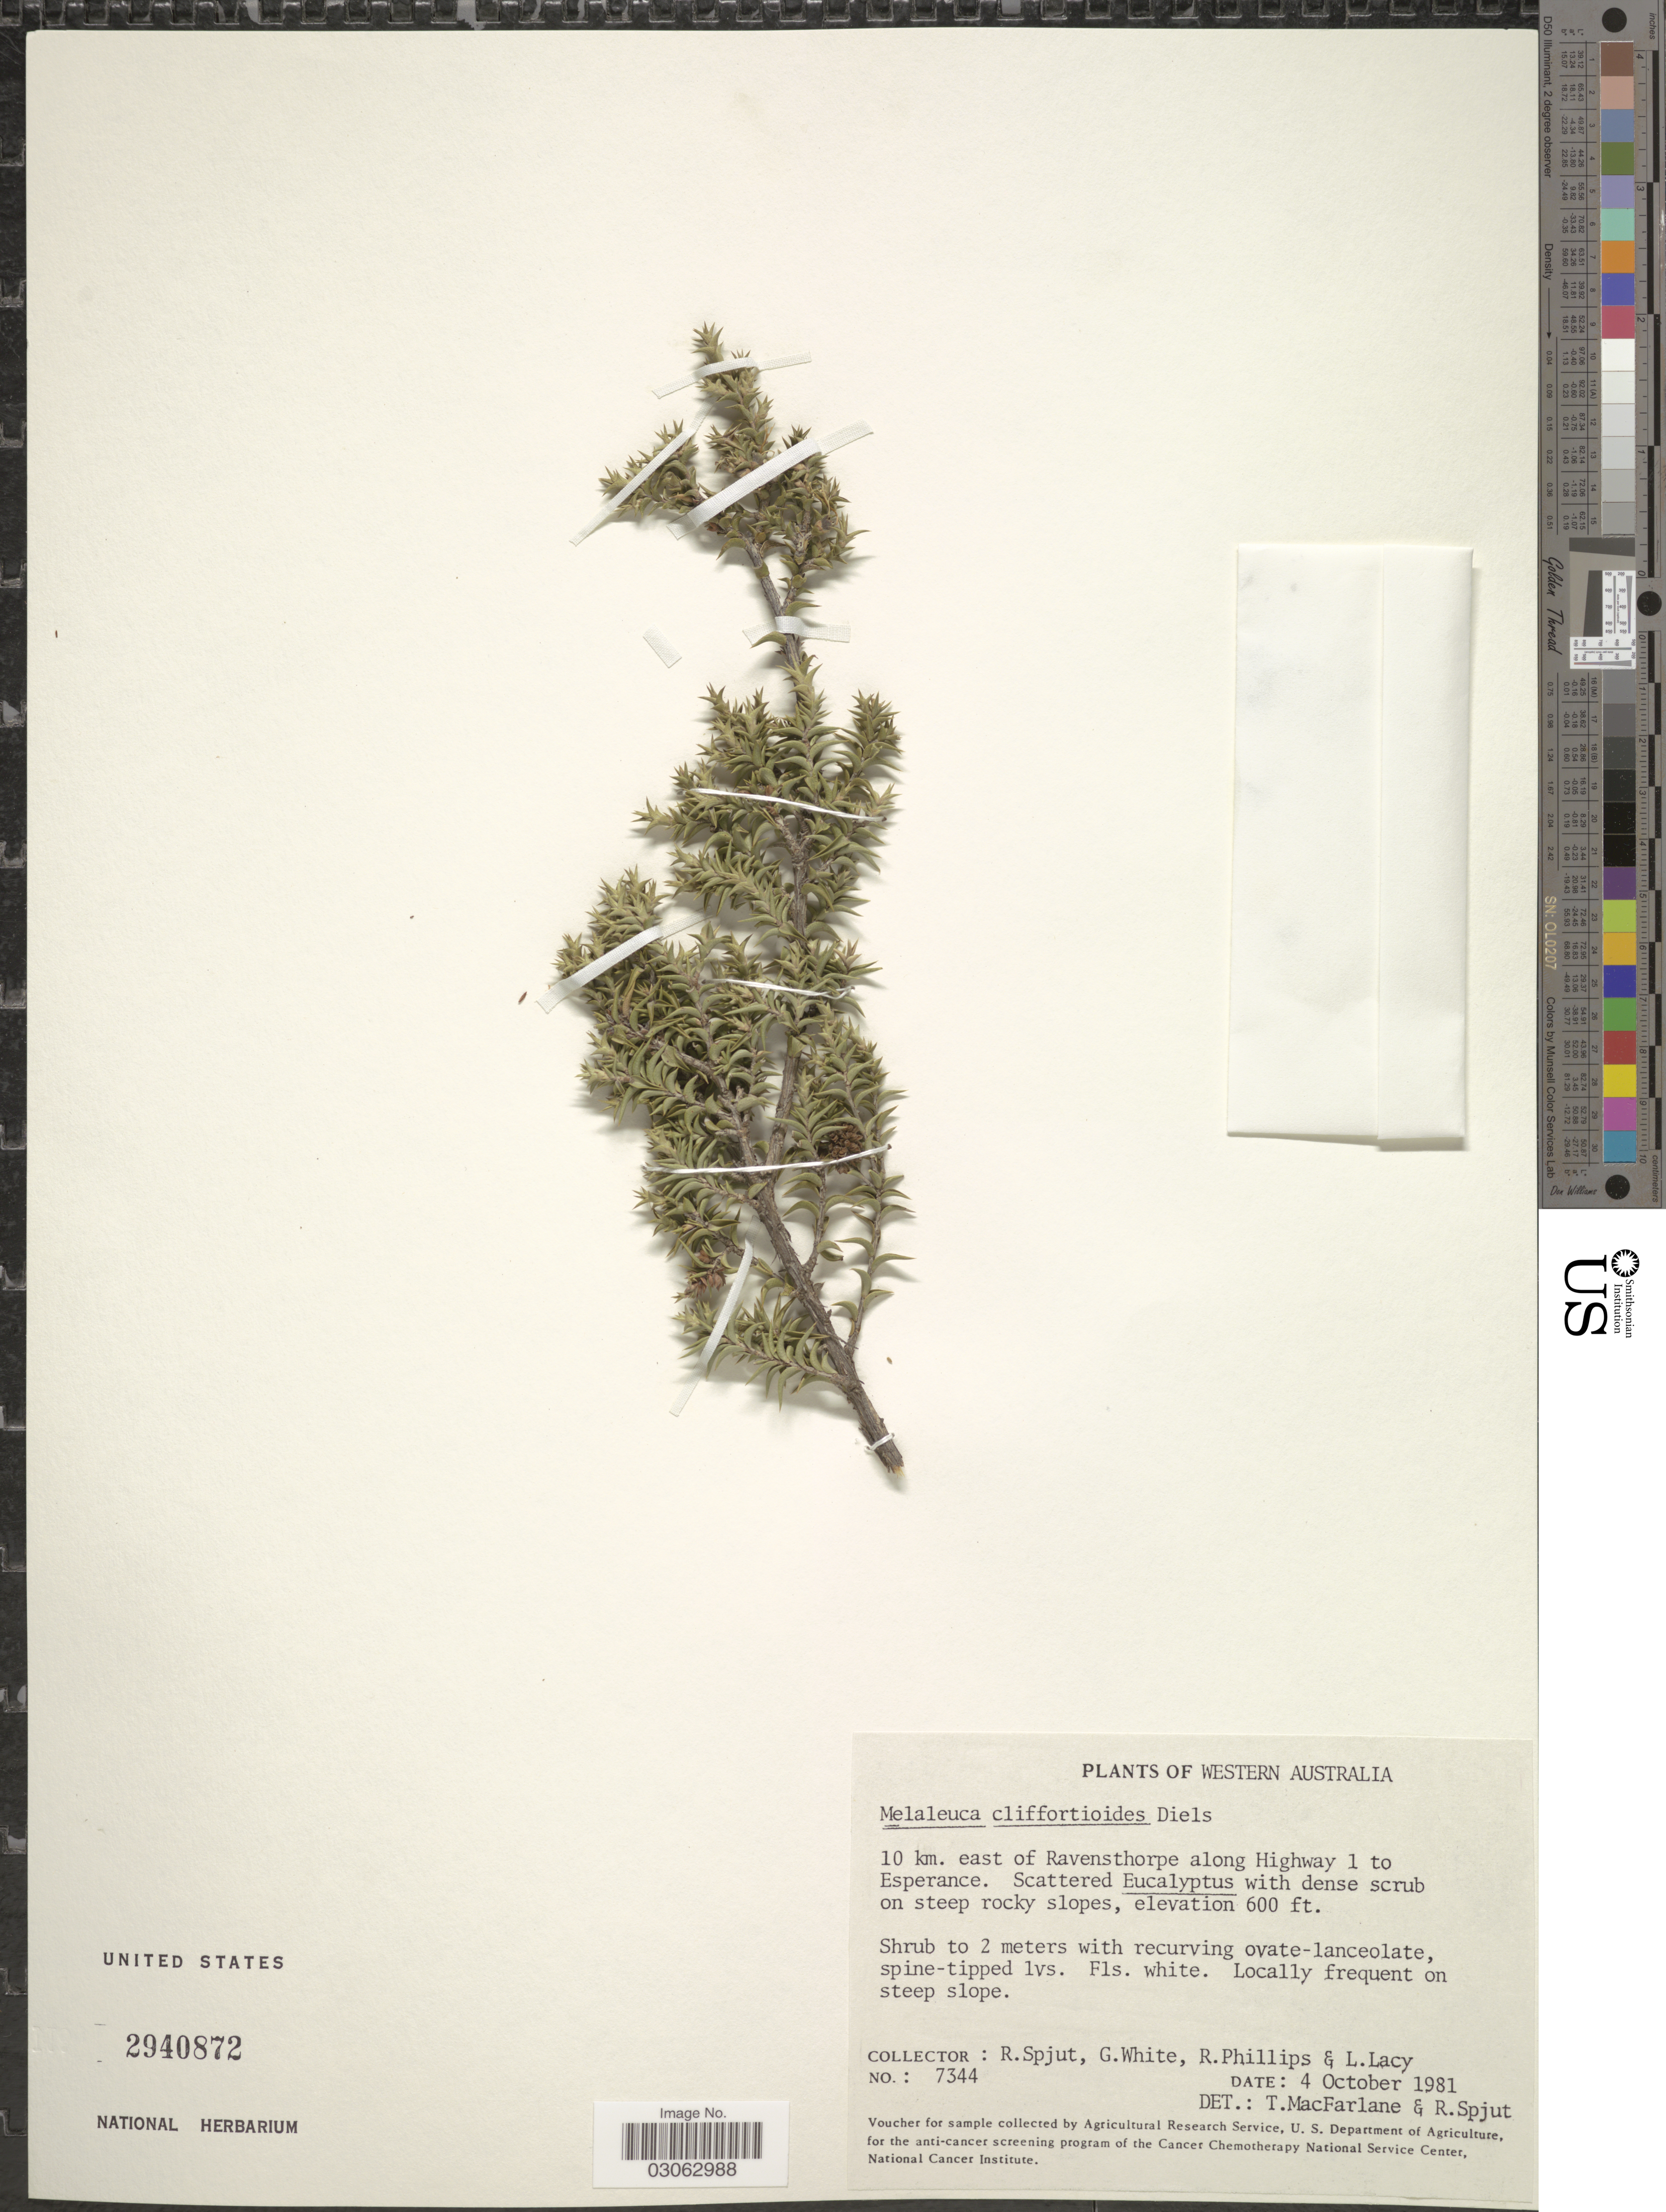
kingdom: Plantae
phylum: Tracheophyta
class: Magnoliopsida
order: Myrtales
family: Myrtaceae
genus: Melaleuca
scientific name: Melaleuca cliffortioides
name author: Diels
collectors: R. Spjut, G. White, R. Phillips & L. Lacy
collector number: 7344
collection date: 1981-10-04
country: Australia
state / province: Western Australia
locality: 10 km. east of Ravensthorpe along Highway 1 to Esperance.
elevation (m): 183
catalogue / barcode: US 2940872